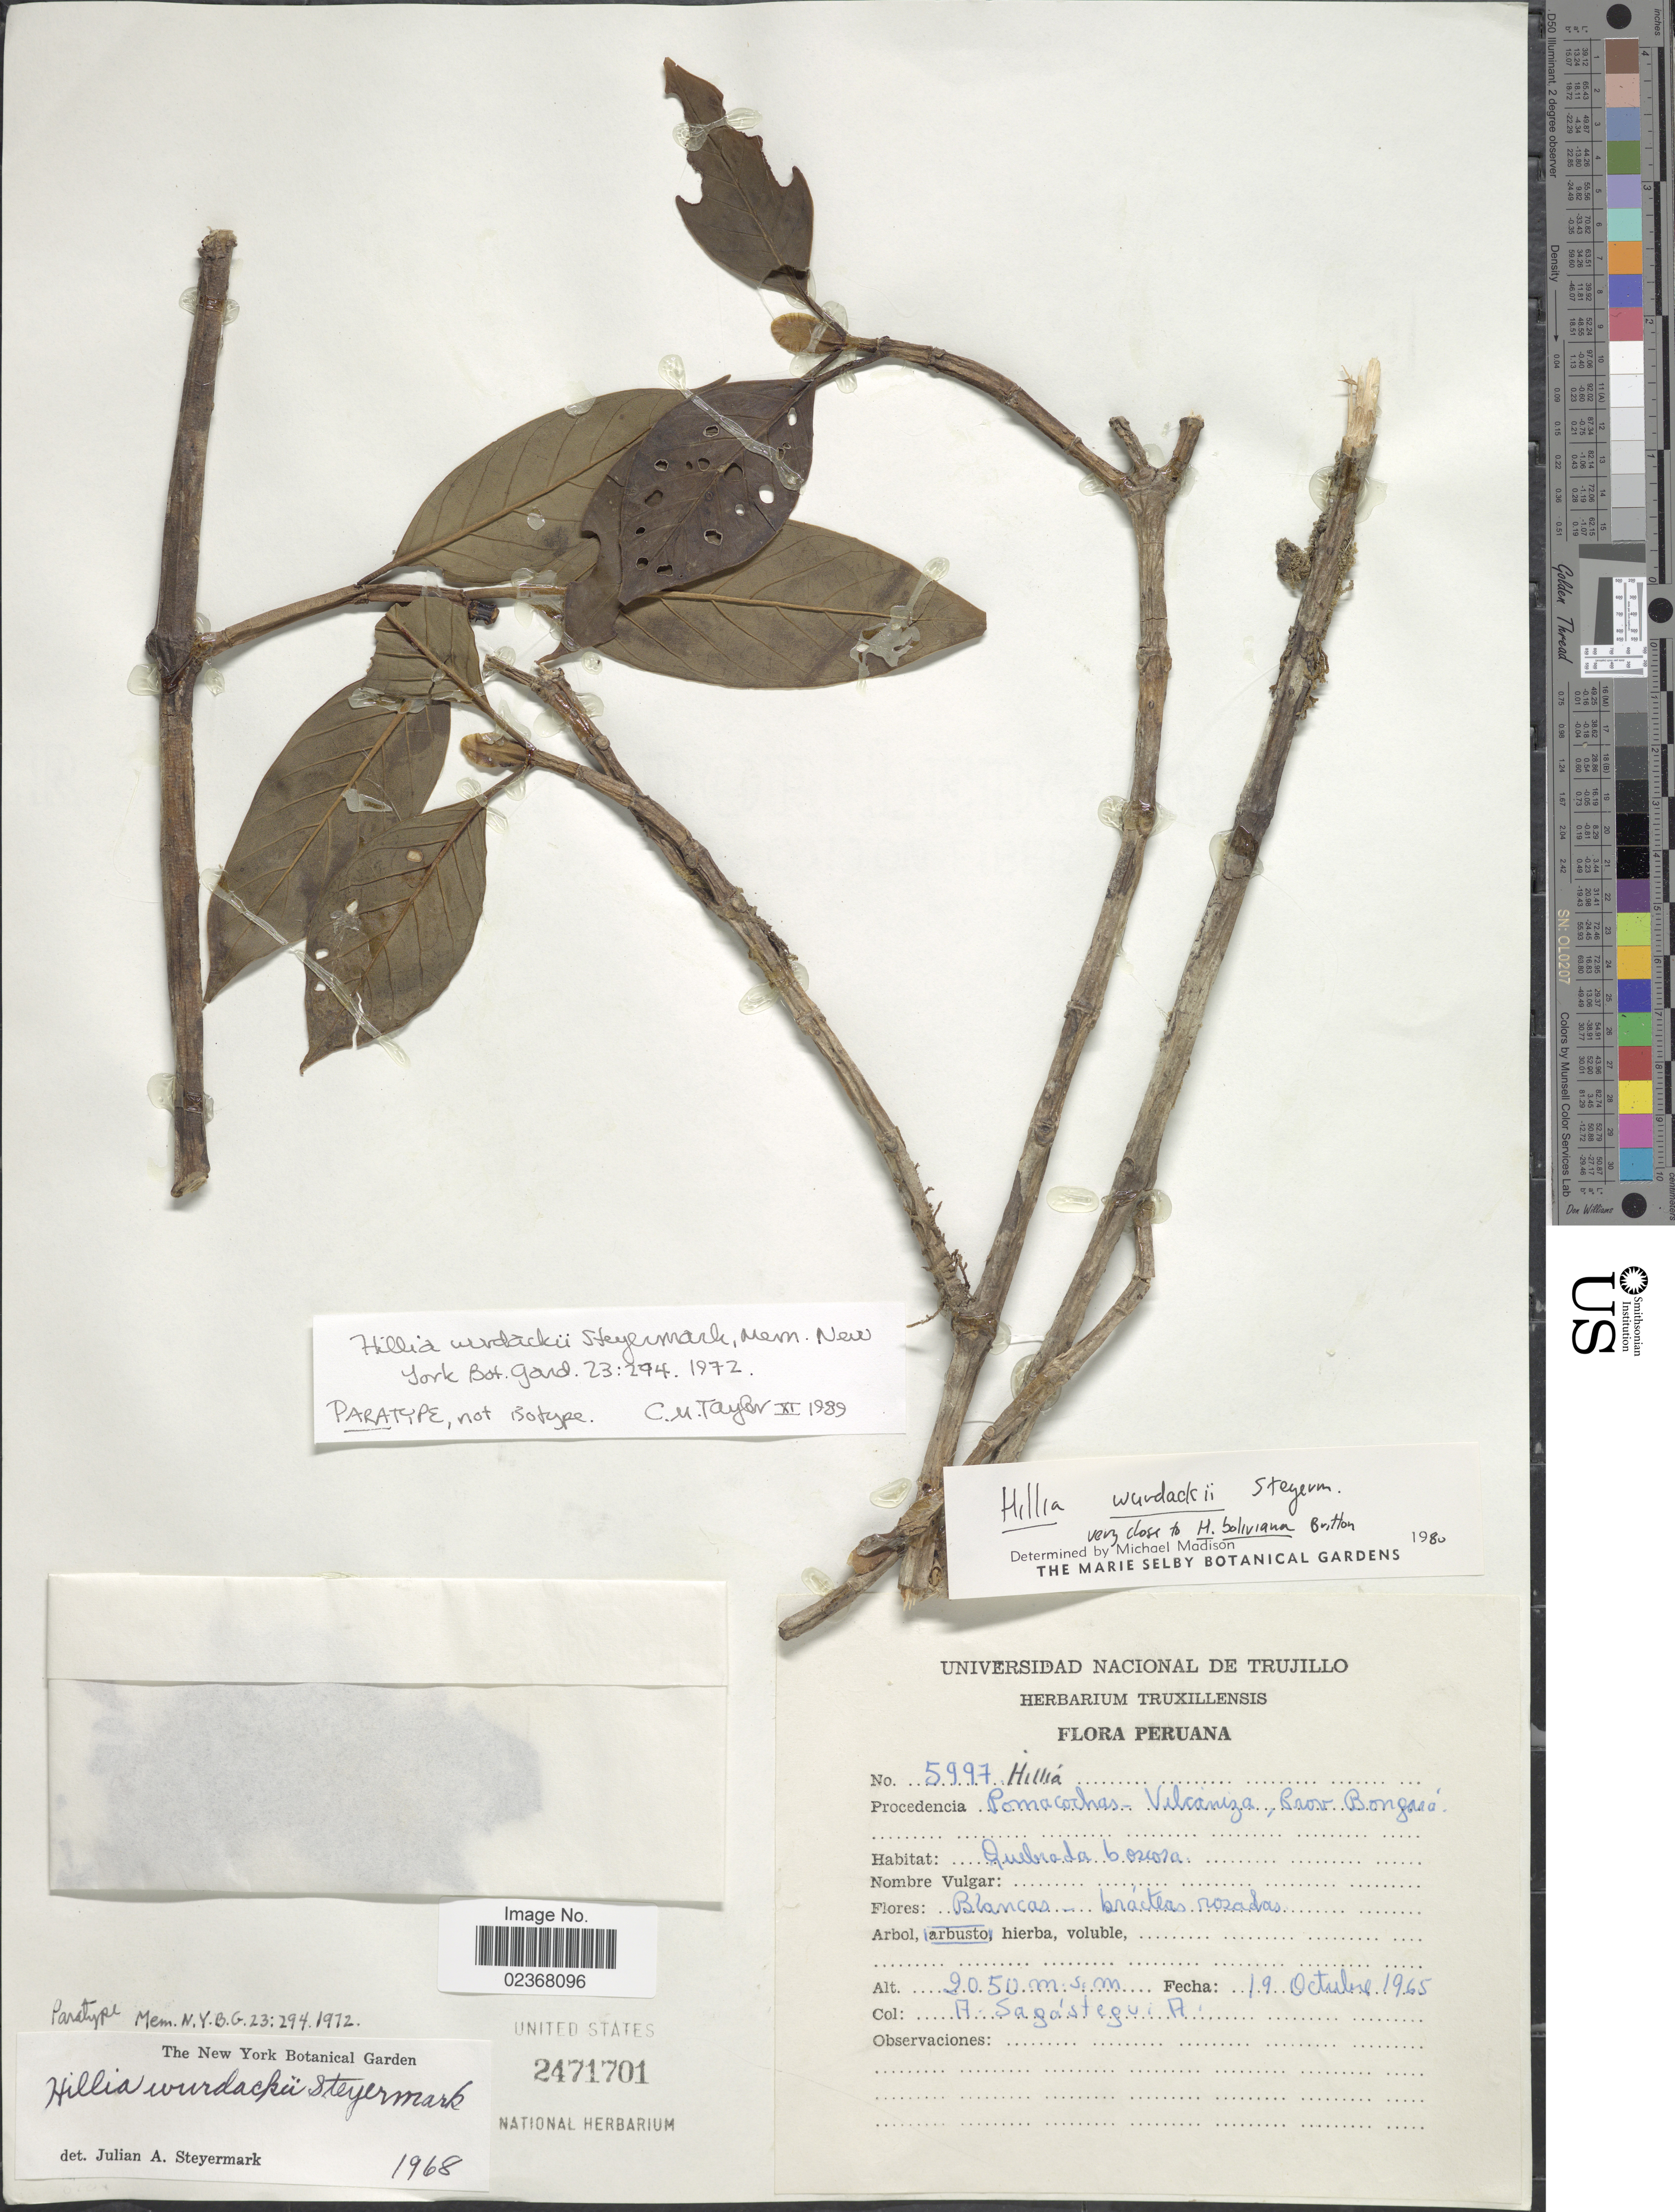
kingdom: Plantae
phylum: Tracheophyta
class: Magnoliopsida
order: Gentianales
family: Rubiaceae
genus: Hillia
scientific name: Hillia wurdackii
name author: Steyerm.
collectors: A. Sagástegui A.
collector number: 5997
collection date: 1965-10-19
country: Peru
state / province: Amazonas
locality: Quebrada boscosa, Pomacochas - Vilcaniza, Prov. Bongará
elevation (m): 2050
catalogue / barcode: US 2471701